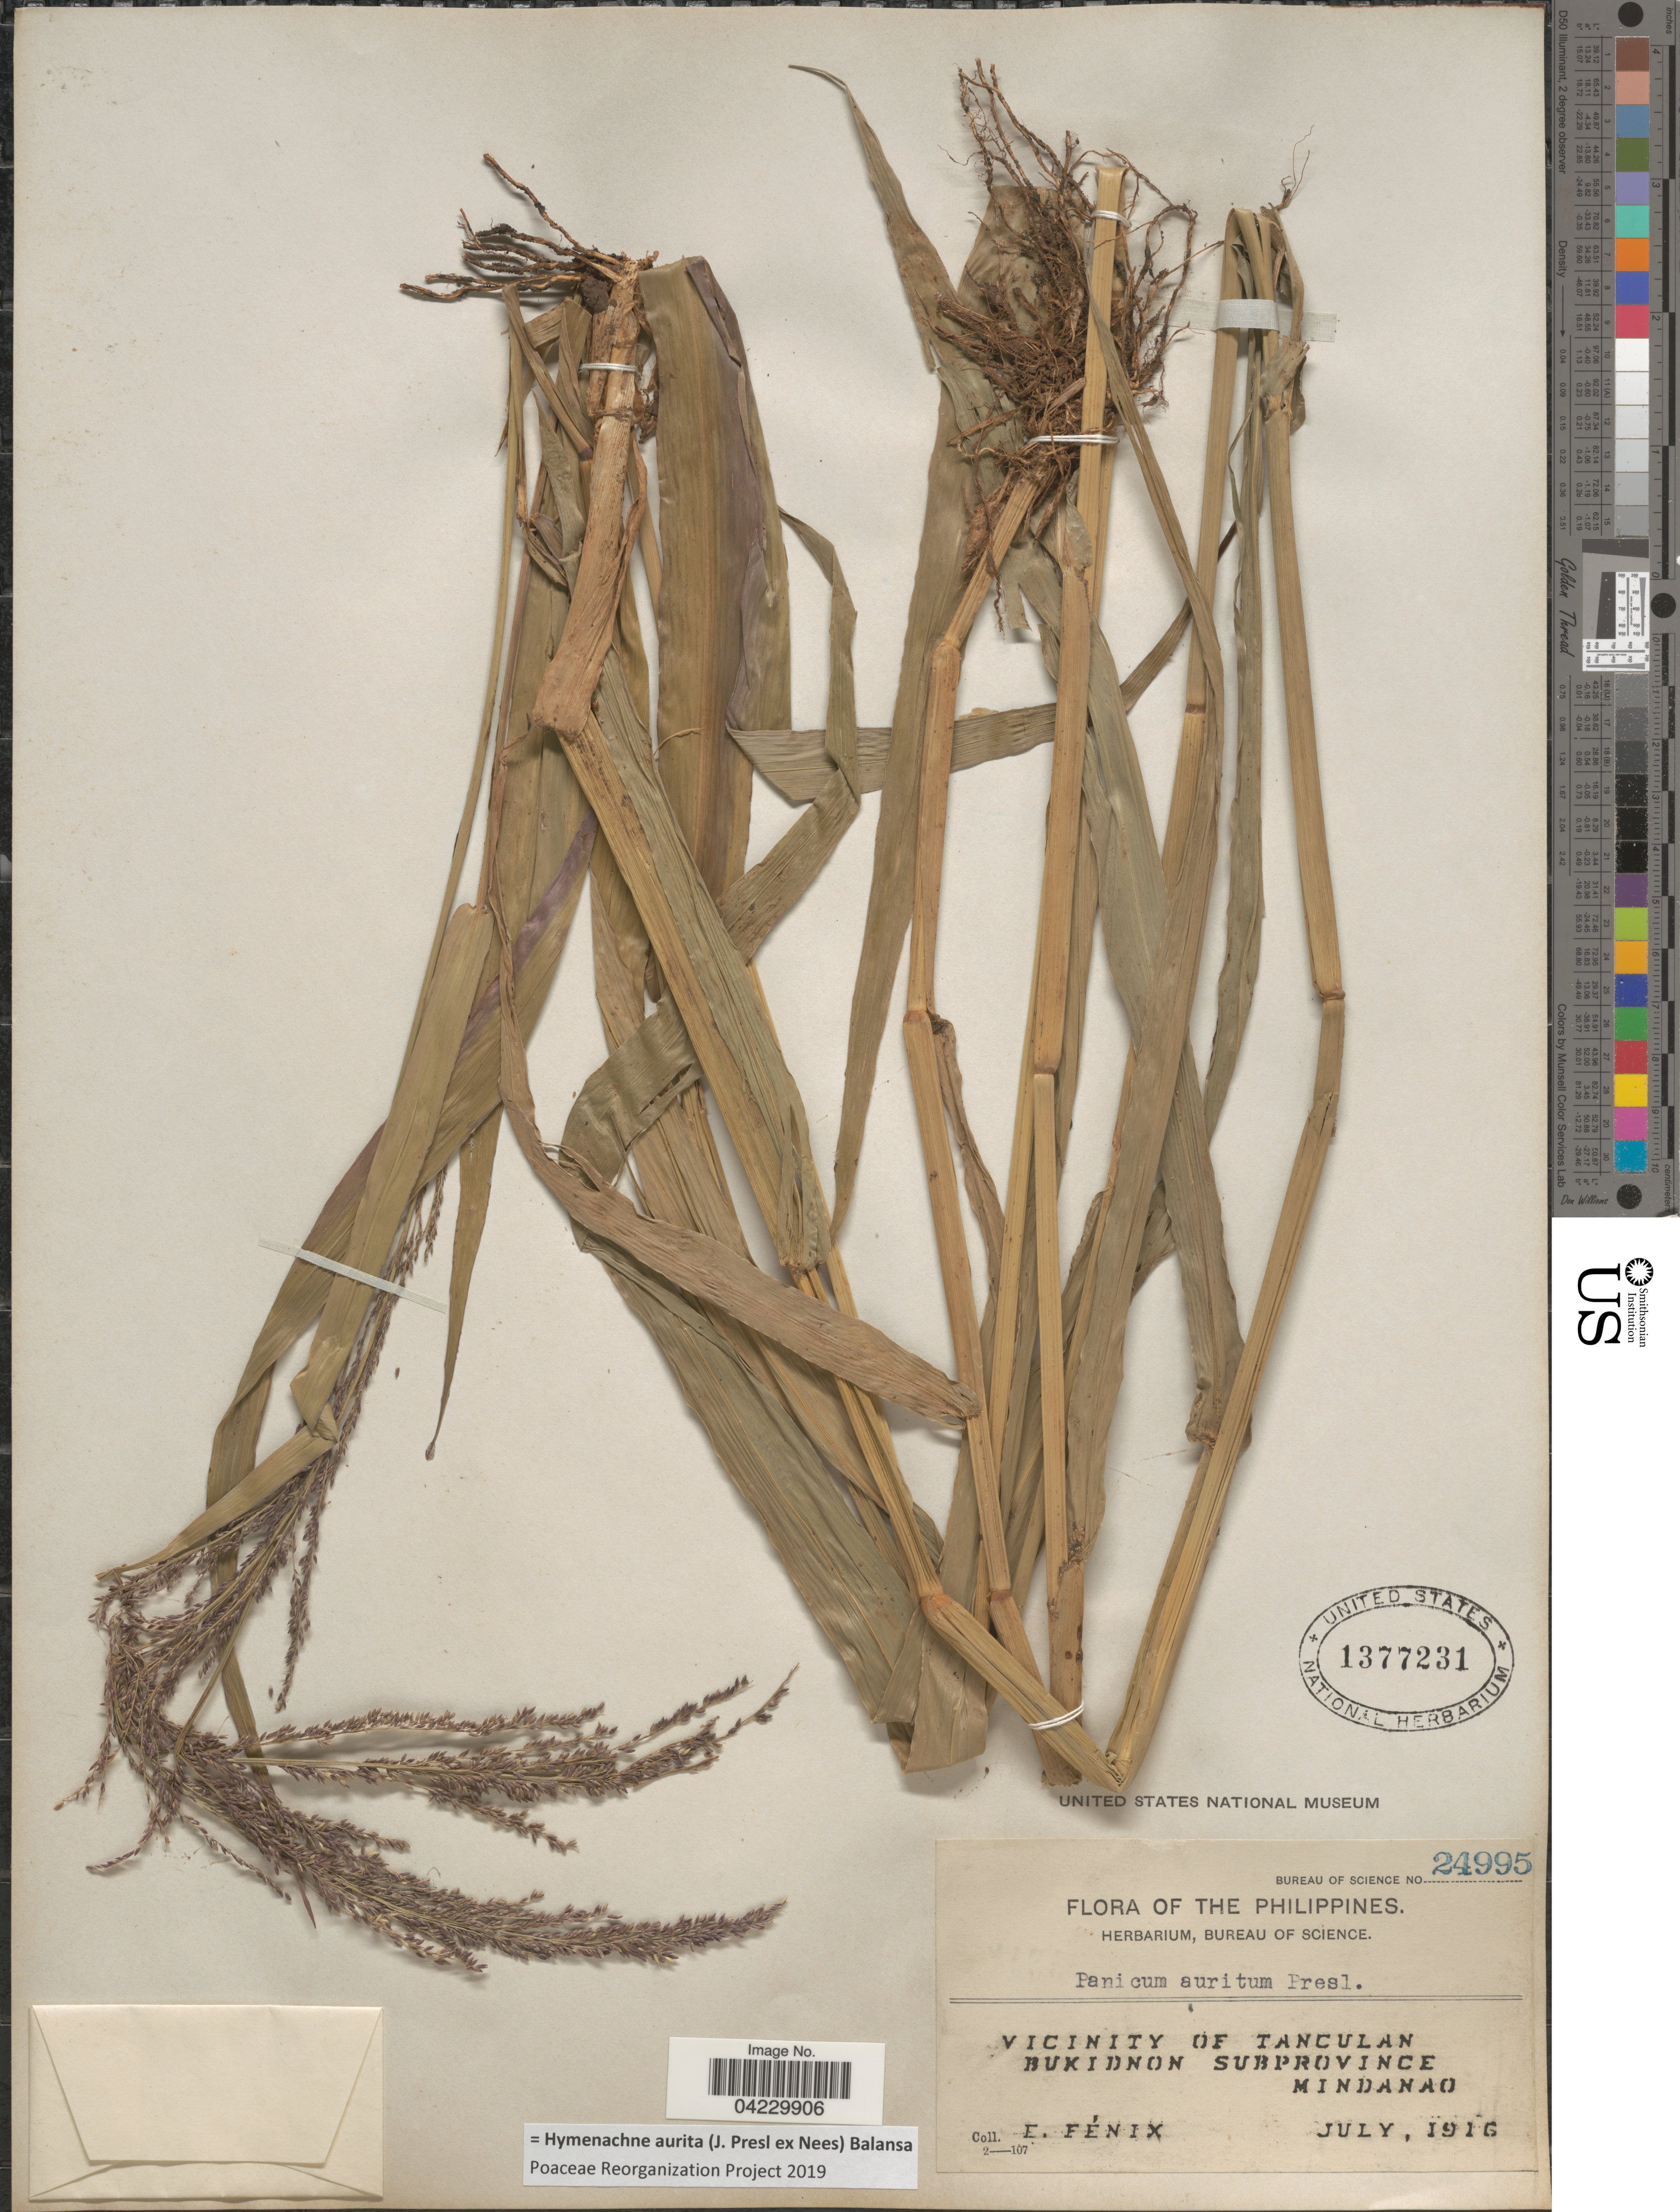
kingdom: Plantae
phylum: Tracheophyta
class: Liliopsida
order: Poales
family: Poaceae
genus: Hymenachne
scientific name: Hymenachne aurita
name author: (J. Presl ex Nees) Balansa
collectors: E. Fénix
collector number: Bureau of Science 24995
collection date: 1916-07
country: Philippines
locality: Vicinity of Tanculan. Bukidnon Subprovince. Mindanao.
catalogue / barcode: US 1377231